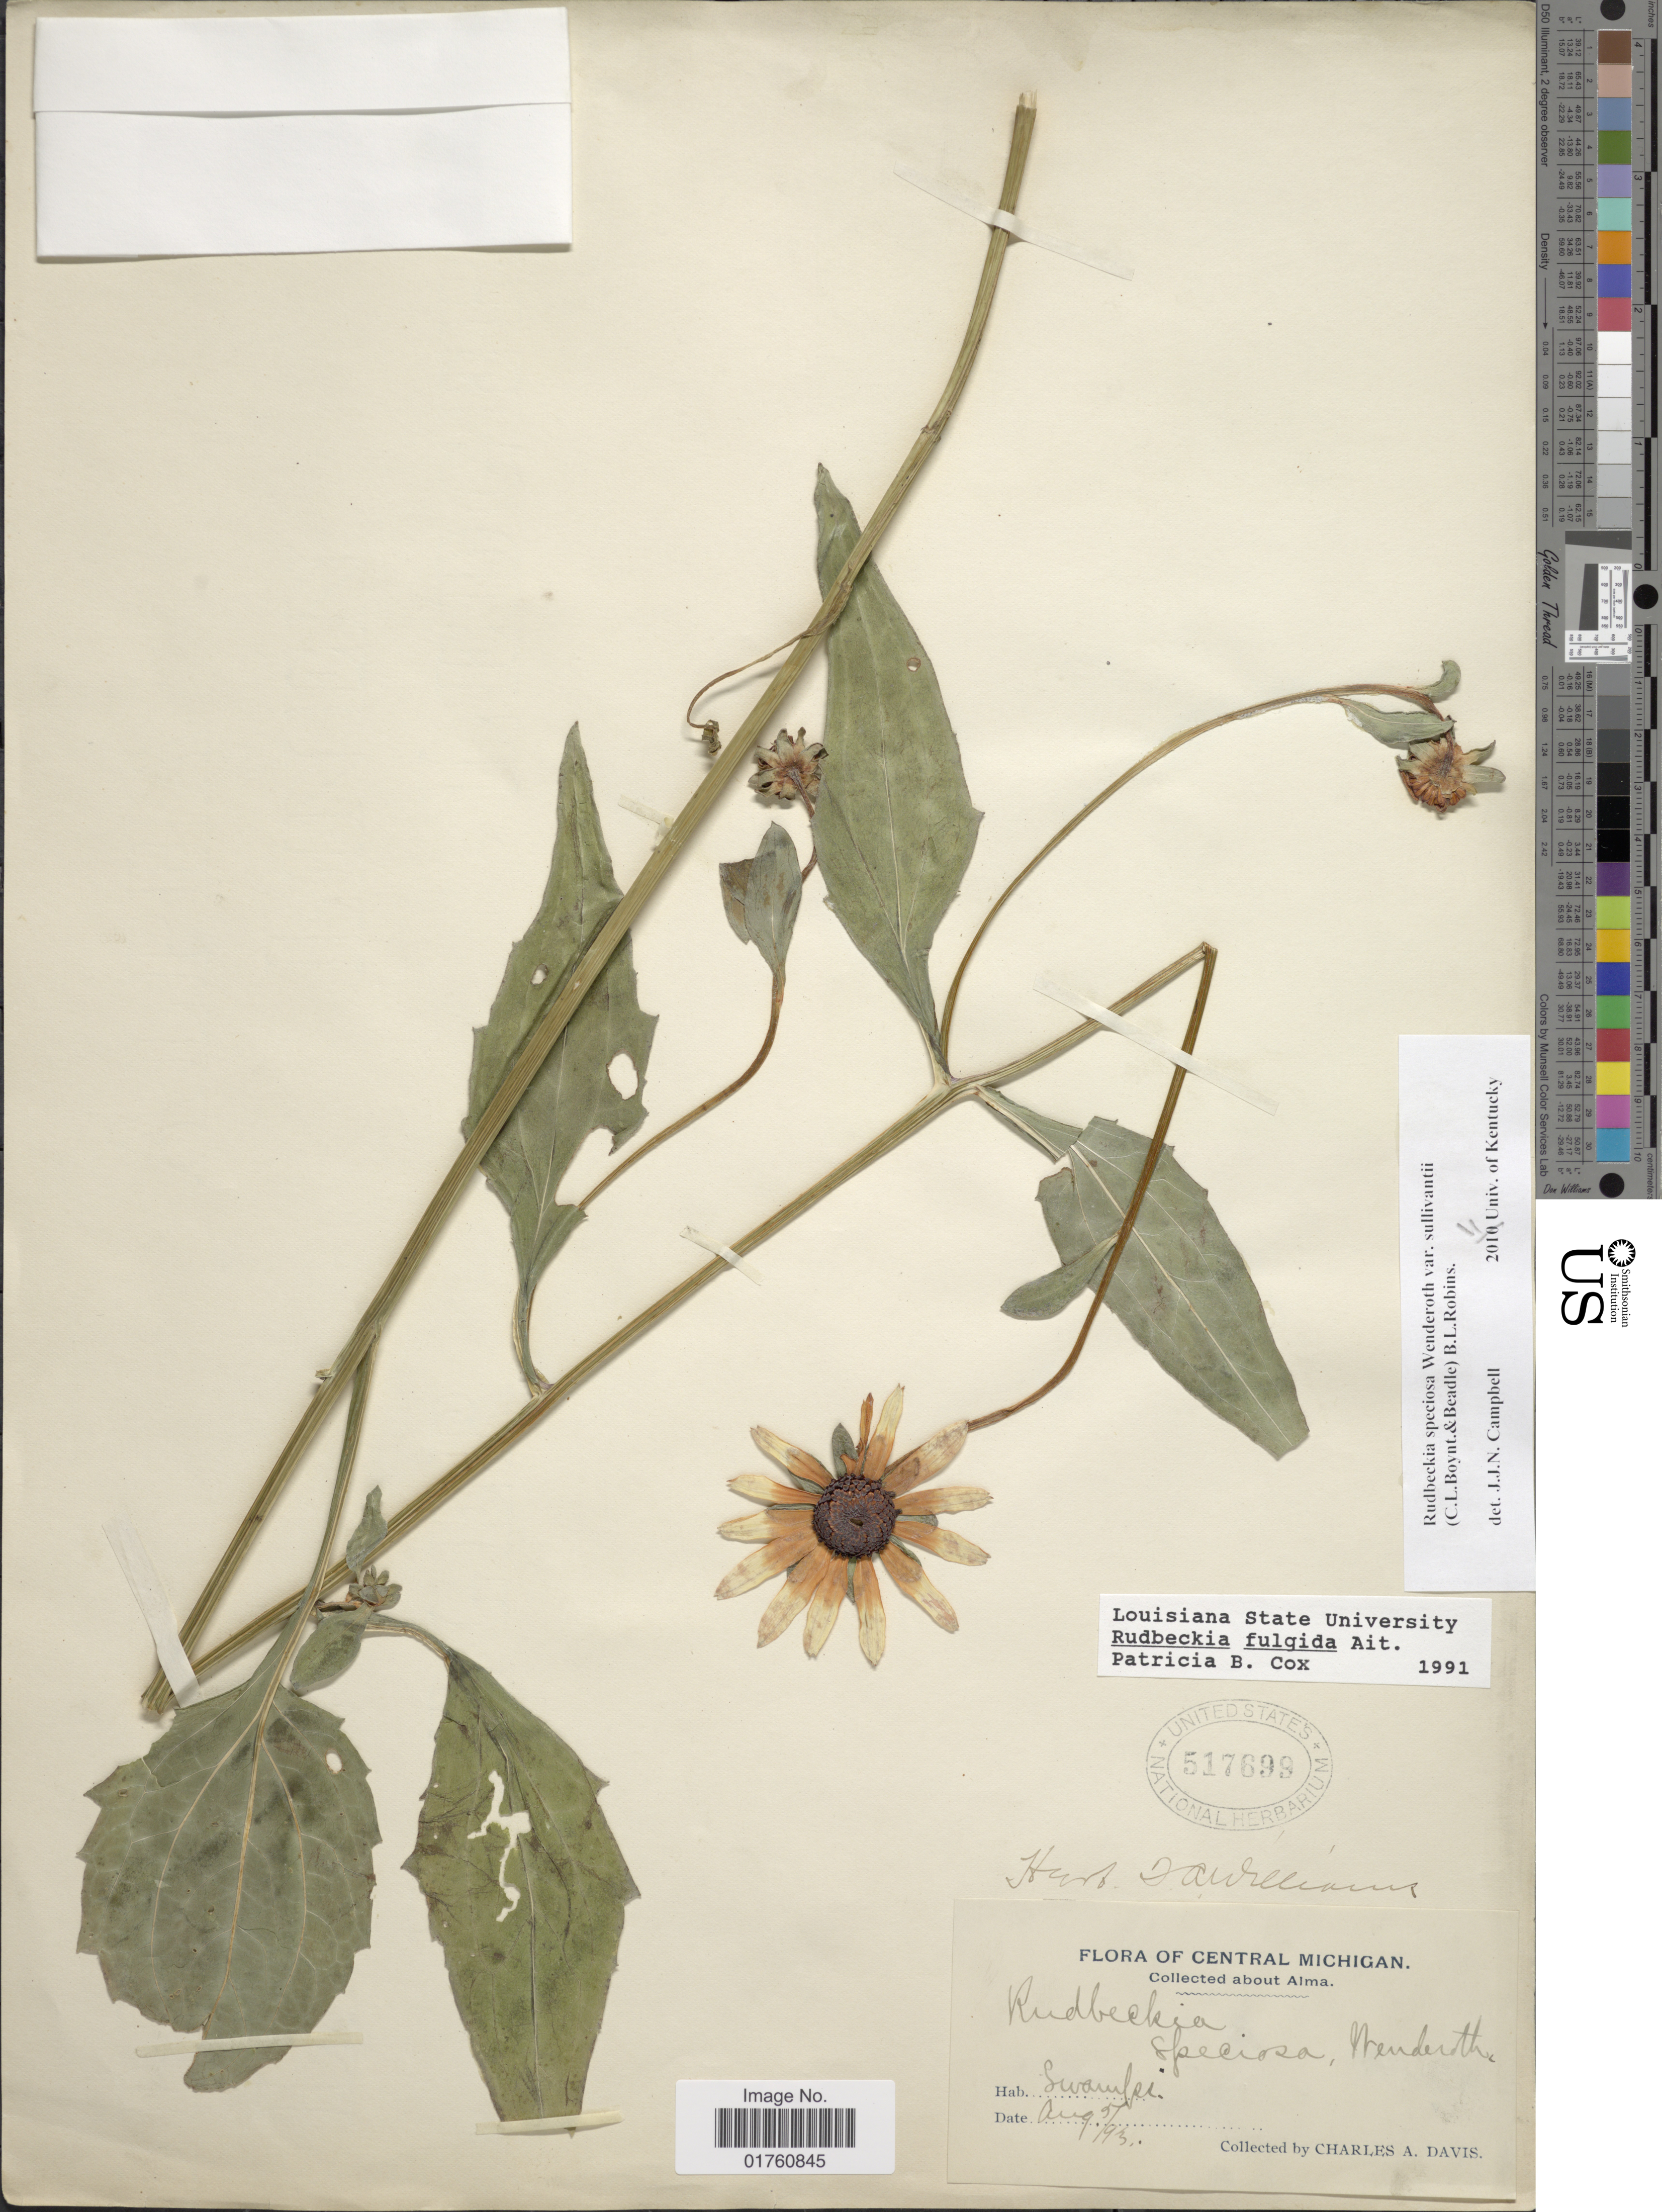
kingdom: Plantae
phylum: Tracheophyta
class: Magnoliopsida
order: Asterales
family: Asteraceae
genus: Rudbeckia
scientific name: Rudbeckia fulgida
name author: Aiton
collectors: C. Davis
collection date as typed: Transcribed d/m/y: 5/8/93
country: United States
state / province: Michigan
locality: Central Michigan, About Alma, Swamps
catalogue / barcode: US 517699